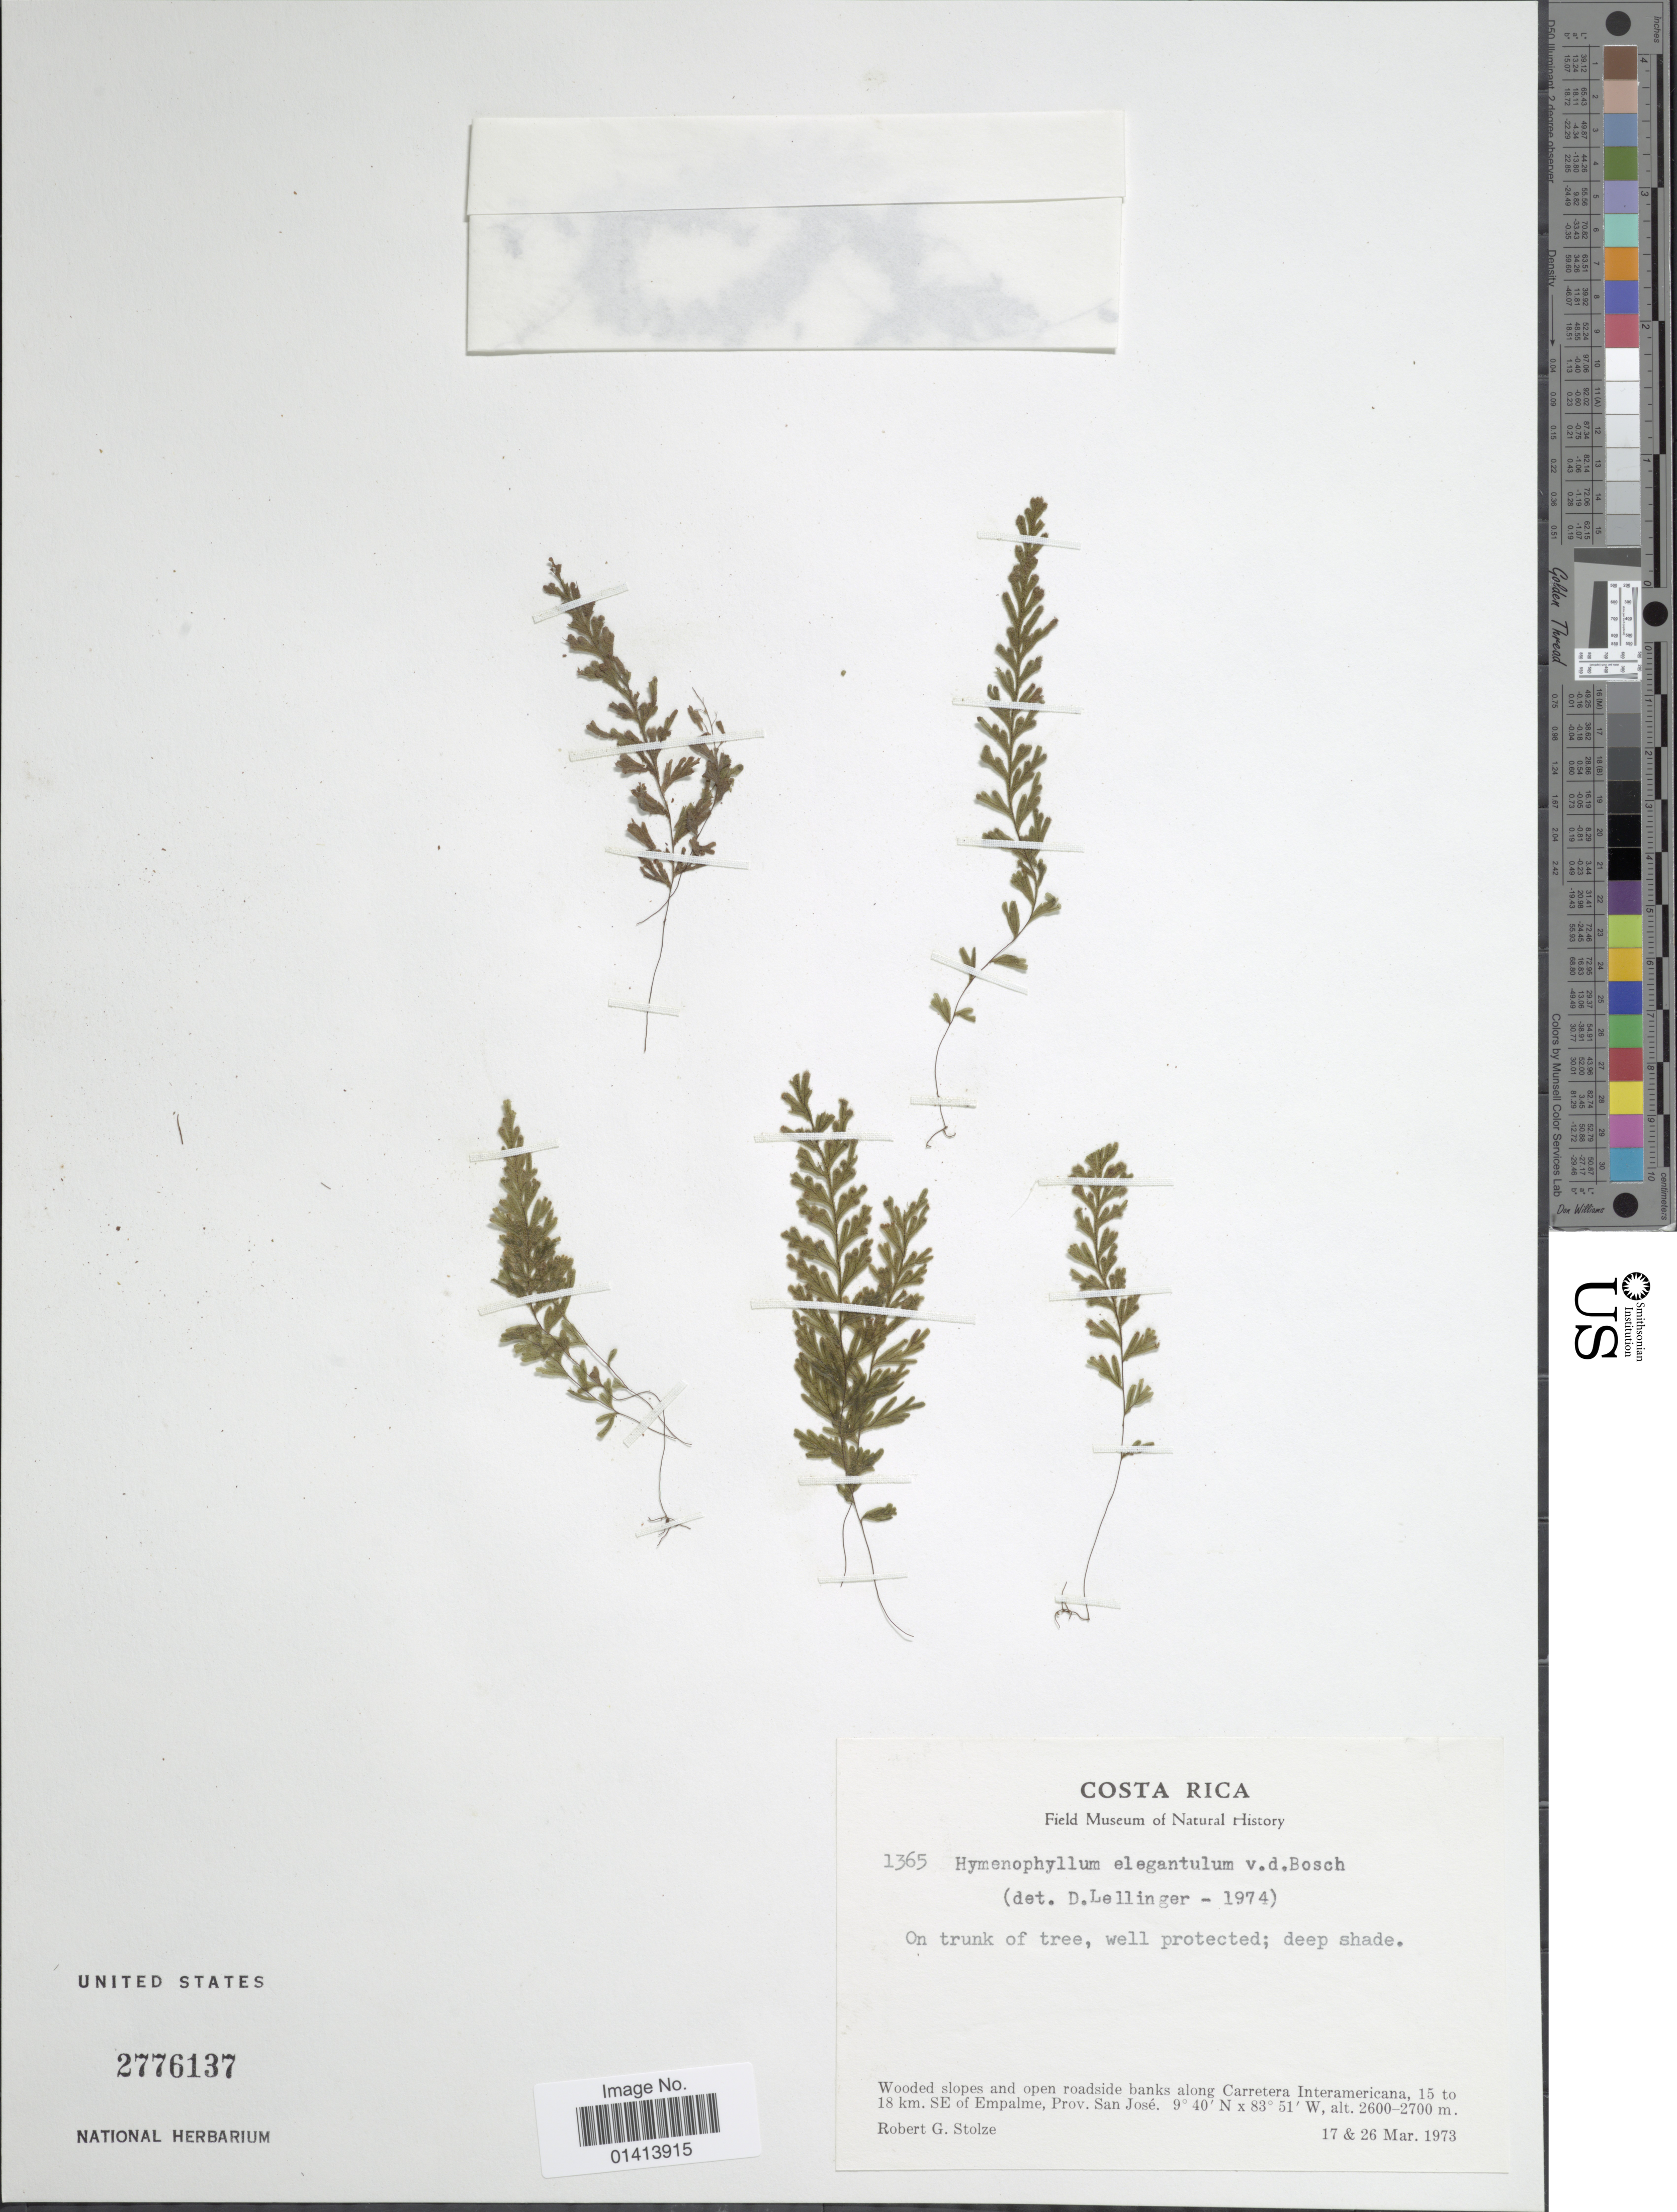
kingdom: Plantae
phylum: Tracheophyta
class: Polypodiopsida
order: Hymenophyllales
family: Hymenophyllaceae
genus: Hymenophyllum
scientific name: Hymenophyllum elegantulum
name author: Bosch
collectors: R. G. Stolze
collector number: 1365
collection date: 1973-03-17/1973-03-26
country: Costa Rica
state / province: San José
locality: Open roadside banks along Carretera Interamerican, 15 to 18 km SE of Empalme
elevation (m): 2600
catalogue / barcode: US 2776137